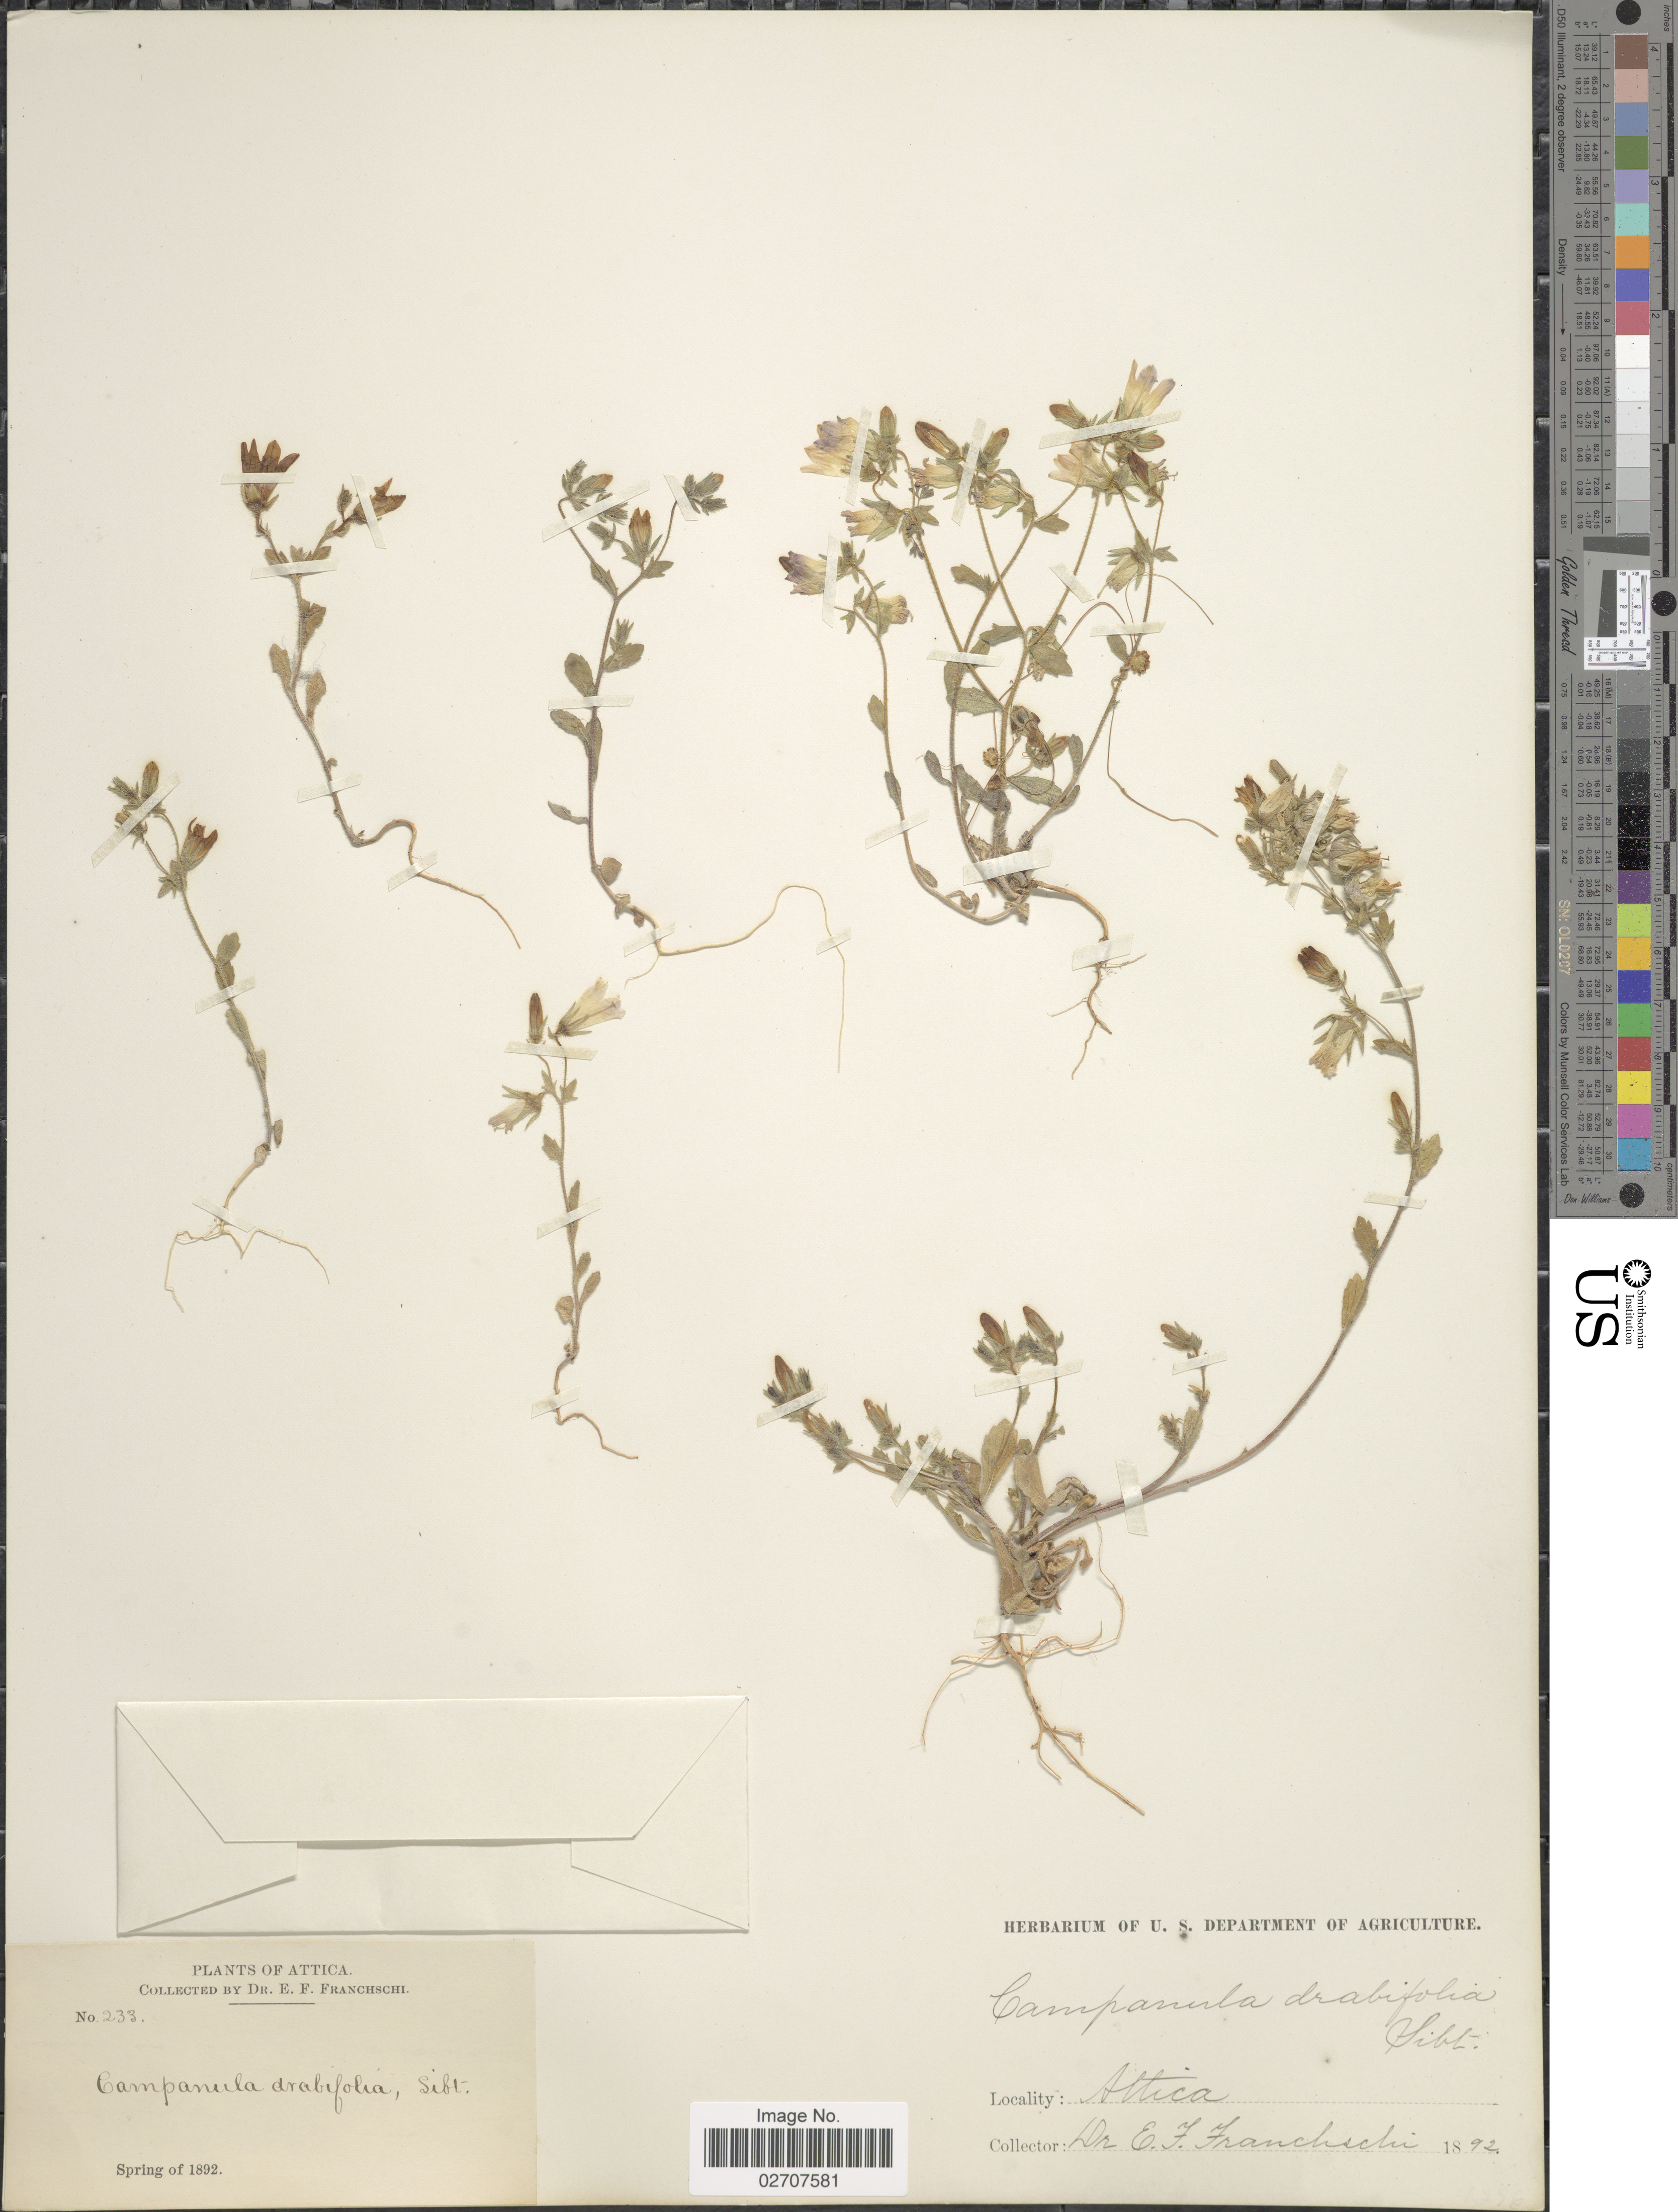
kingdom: Plantae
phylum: Tracheophyta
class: Magnoliopsida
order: Asterales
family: Campanulaceae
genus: Campanula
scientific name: Campanula drabifolia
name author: Sm.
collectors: E. Franchschi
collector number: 223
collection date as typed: Spring of 1892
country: Greece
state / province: Attica